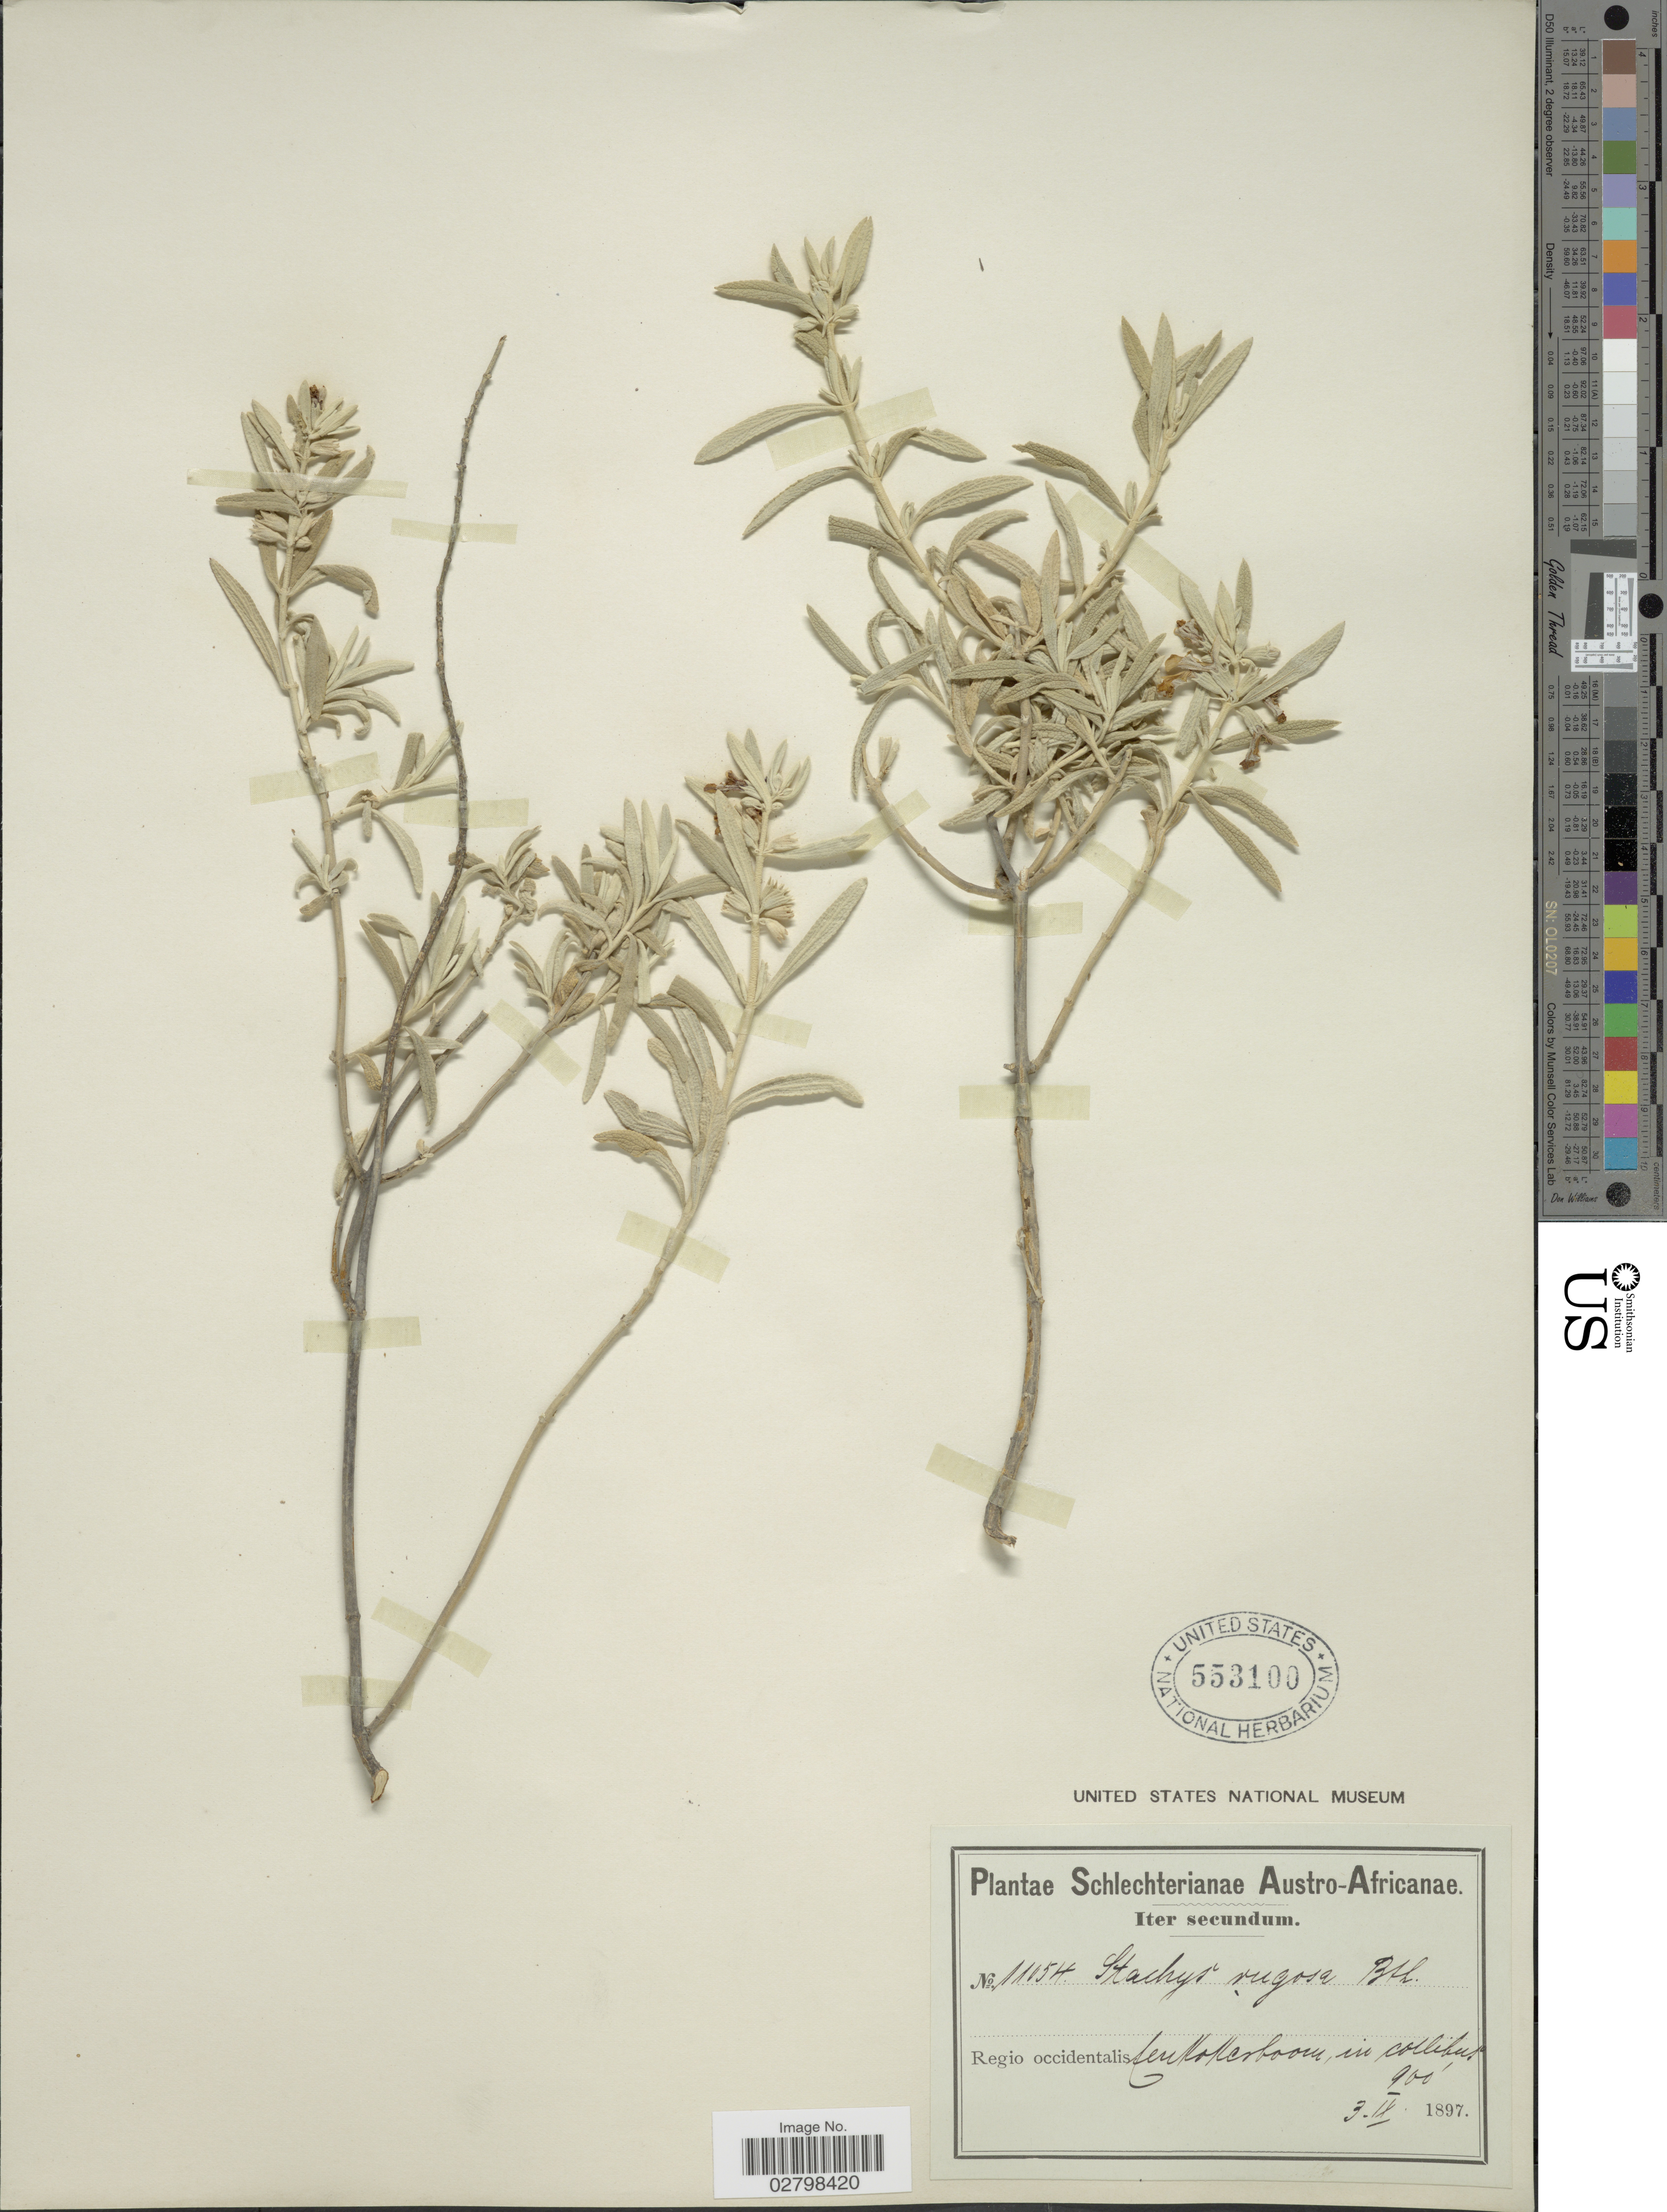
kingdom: Plantae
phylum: Tracheophyta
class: Magnoliopsida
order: Lamiales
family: Lamiaceae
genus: Stachys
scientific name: Stachys rugosa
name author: Aiton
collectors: Schlechter, --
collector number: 11054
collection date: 1897-09-03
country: South Africa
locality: Austro-Africanae. Regio occidentalis Eenkokerboom, in collibus.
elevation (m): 274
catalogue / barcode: US 553100